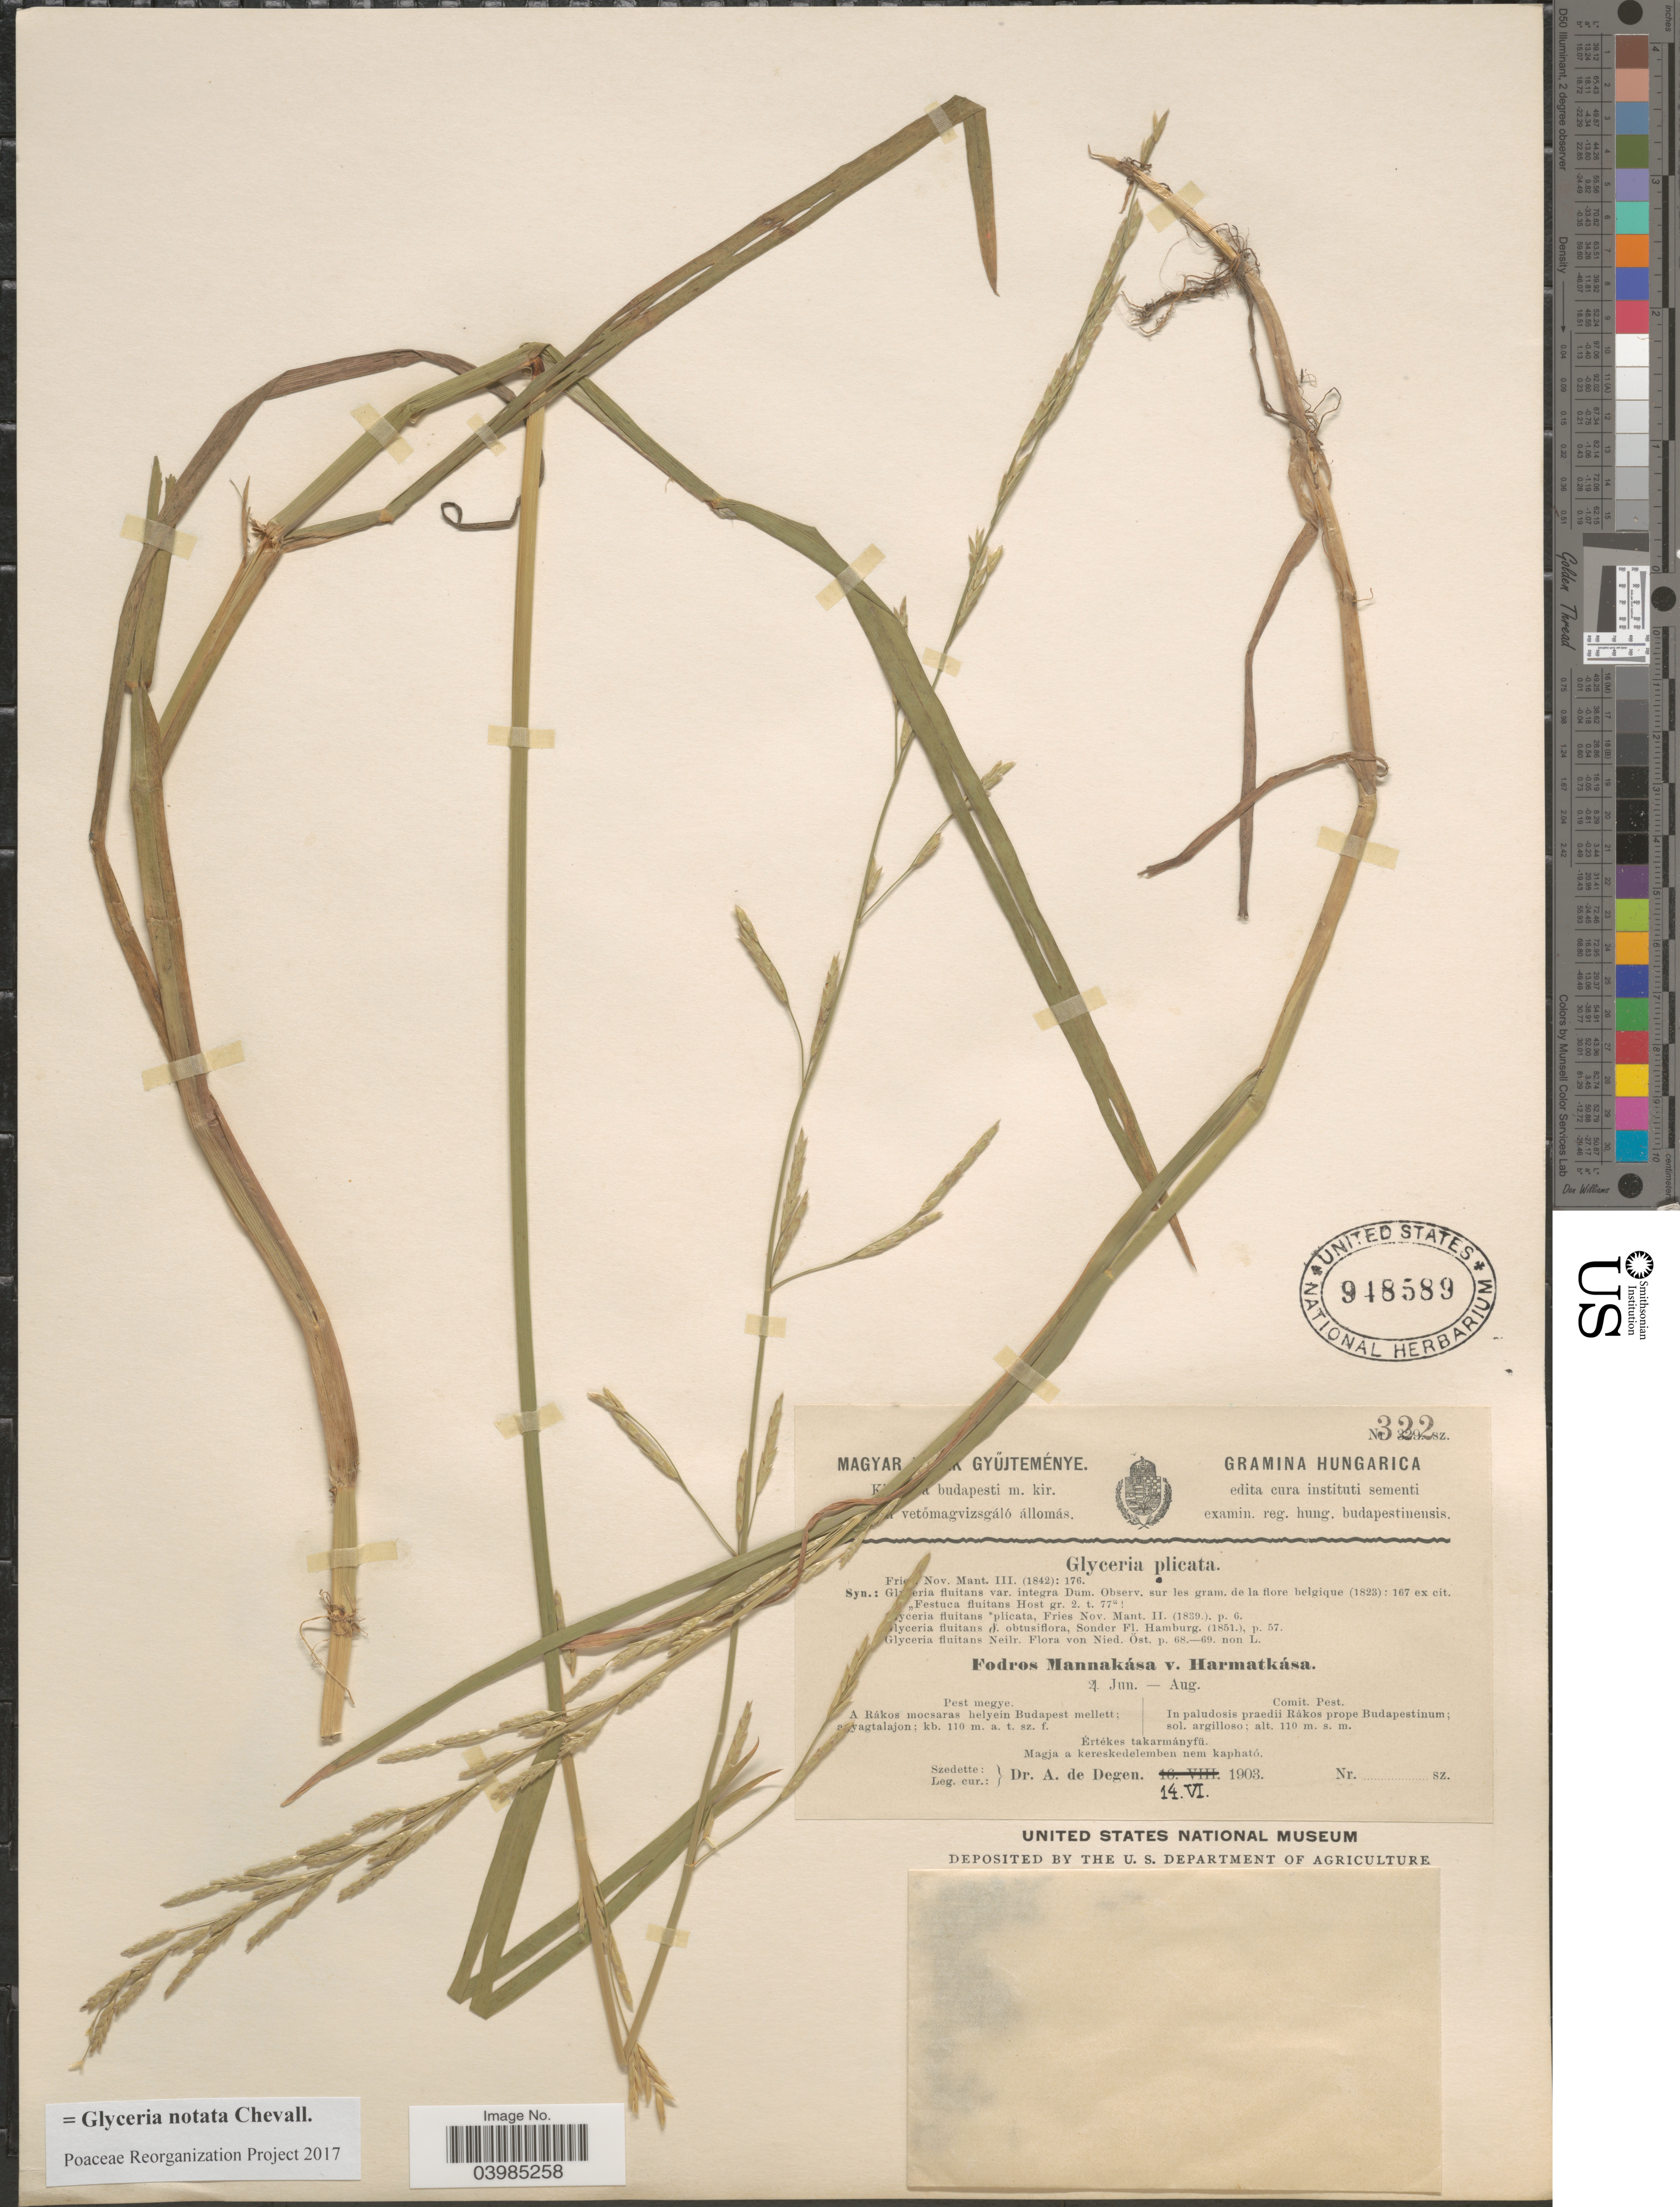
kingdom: Plantae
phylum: Tracheophyta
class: Liliopsida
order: Poales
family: Poaceae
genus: Glyceria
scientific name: Glyceria notata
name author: Chevall.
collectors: A. Degen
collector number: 322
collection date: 1903-06-14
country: Hungary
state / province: Budapest, Capital District of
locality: In paludosis praedii Rákos prope Budapestinum; sol. argilloso.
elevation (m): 110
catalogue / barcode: US 948589